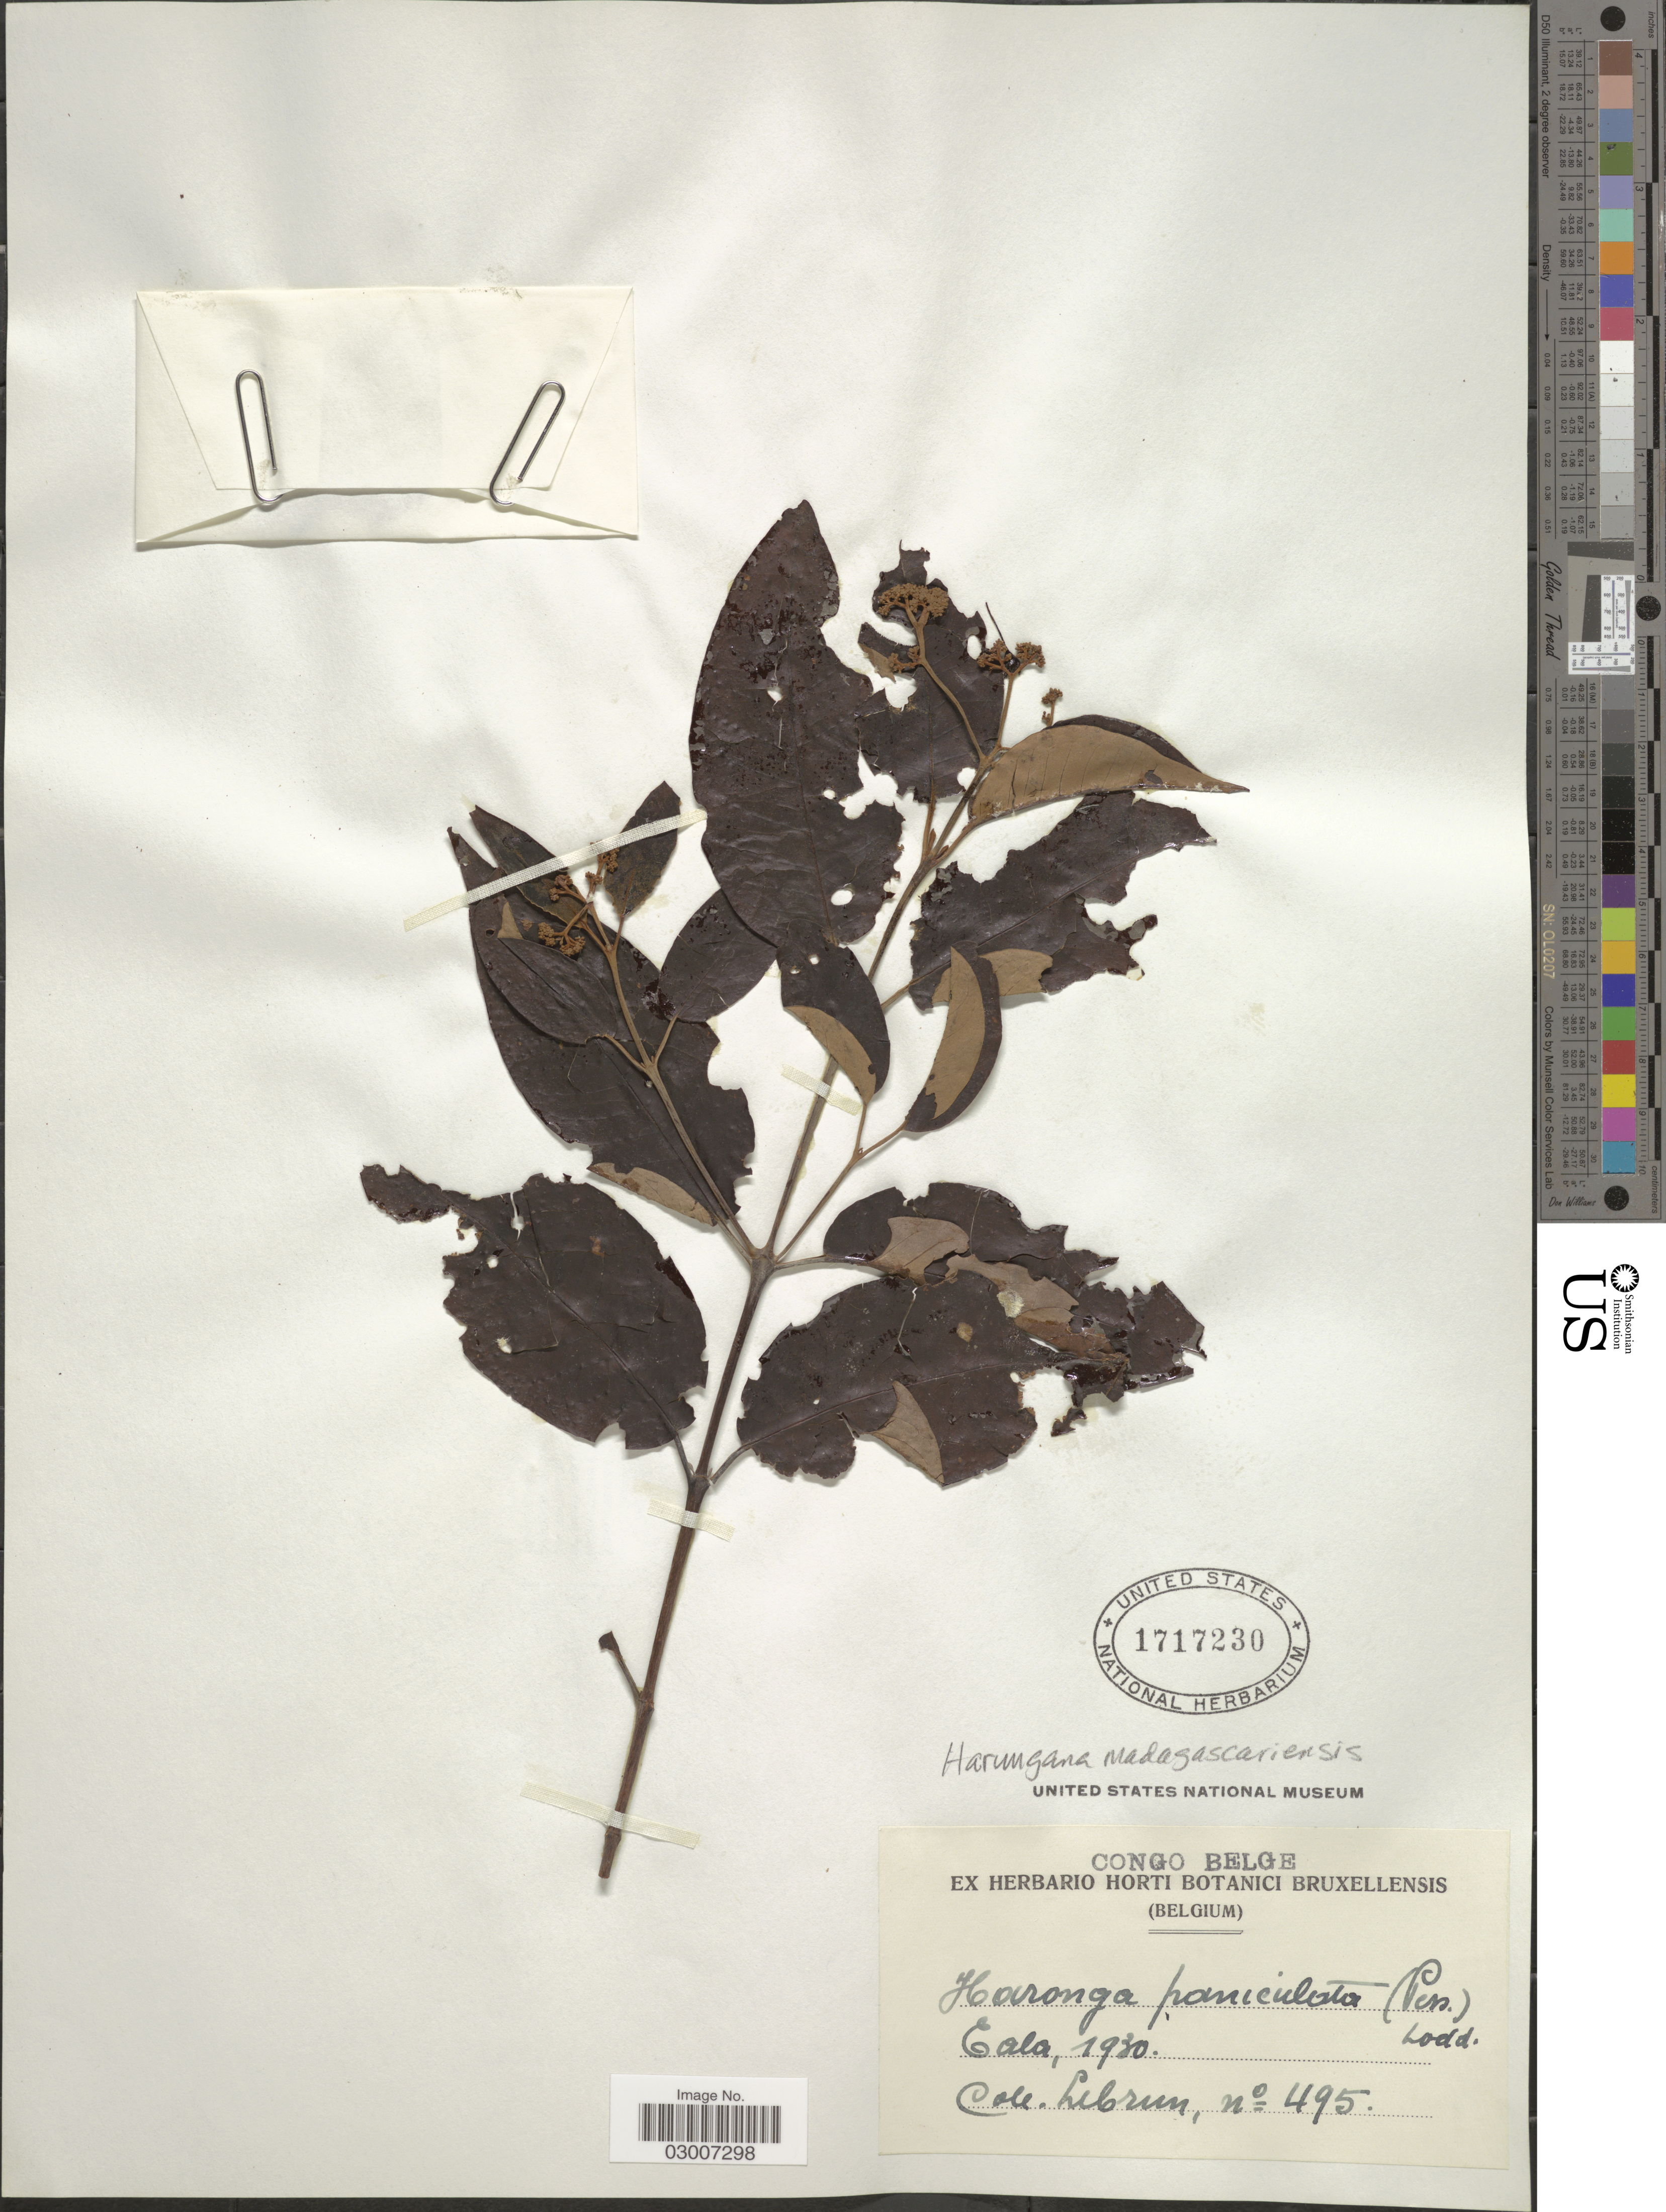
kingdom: Plantae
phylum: Tracheophyta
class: Magnoliopsida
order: Malpighiales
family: Hypericaceae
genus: Harungana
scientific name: Harungana madagascariensis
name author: Lam. ex Poir.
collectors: J.A. Lebrun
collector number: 495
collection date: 1930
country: Congo, Democratic Republic of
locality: Eala.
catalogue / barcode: US 1717230